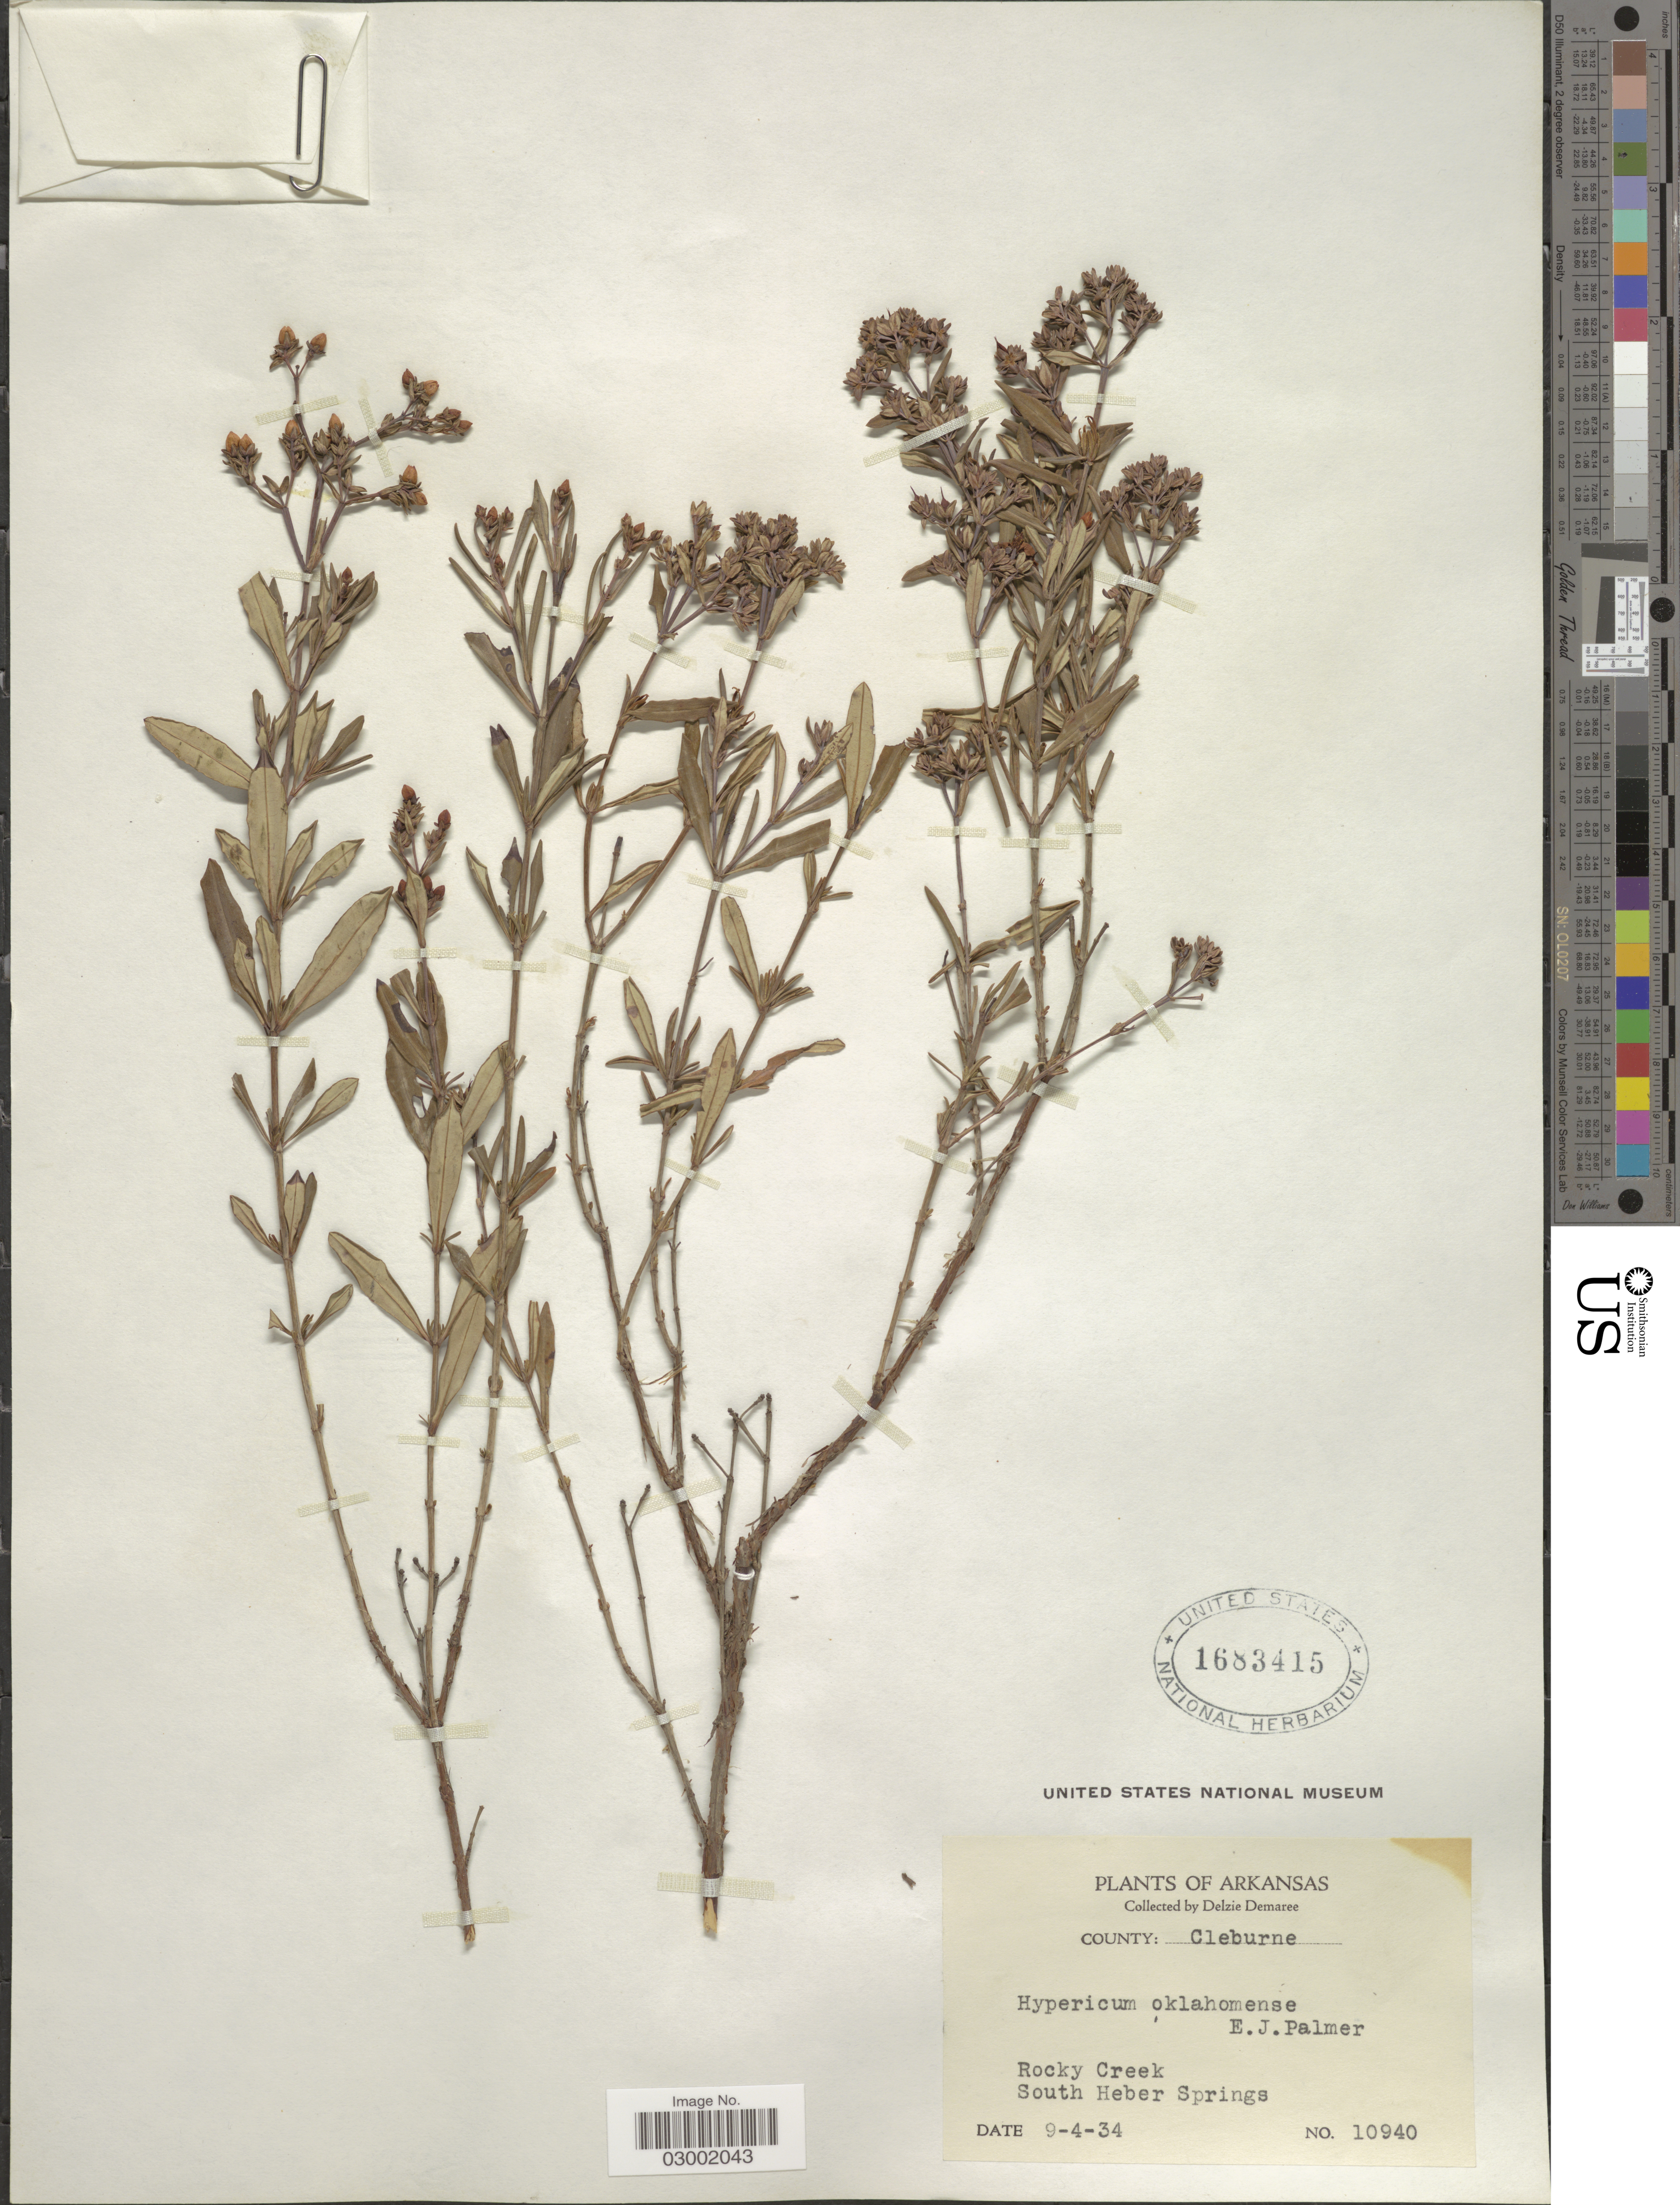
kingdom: Plantae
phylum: Tracheophyta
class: Magnoliopsida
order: Malpighiales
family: Hypericaceae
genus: Hypericum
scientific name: Hypericum oklahomense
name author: E.J. Palmer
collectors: D. Demaree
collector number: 10940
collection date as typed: Transcribed d/m/y: 4/9/34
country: United States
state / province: Arkansas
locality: County: Cleburne. Rocky Creek. South Heber Springs.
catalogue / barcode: US 1683415